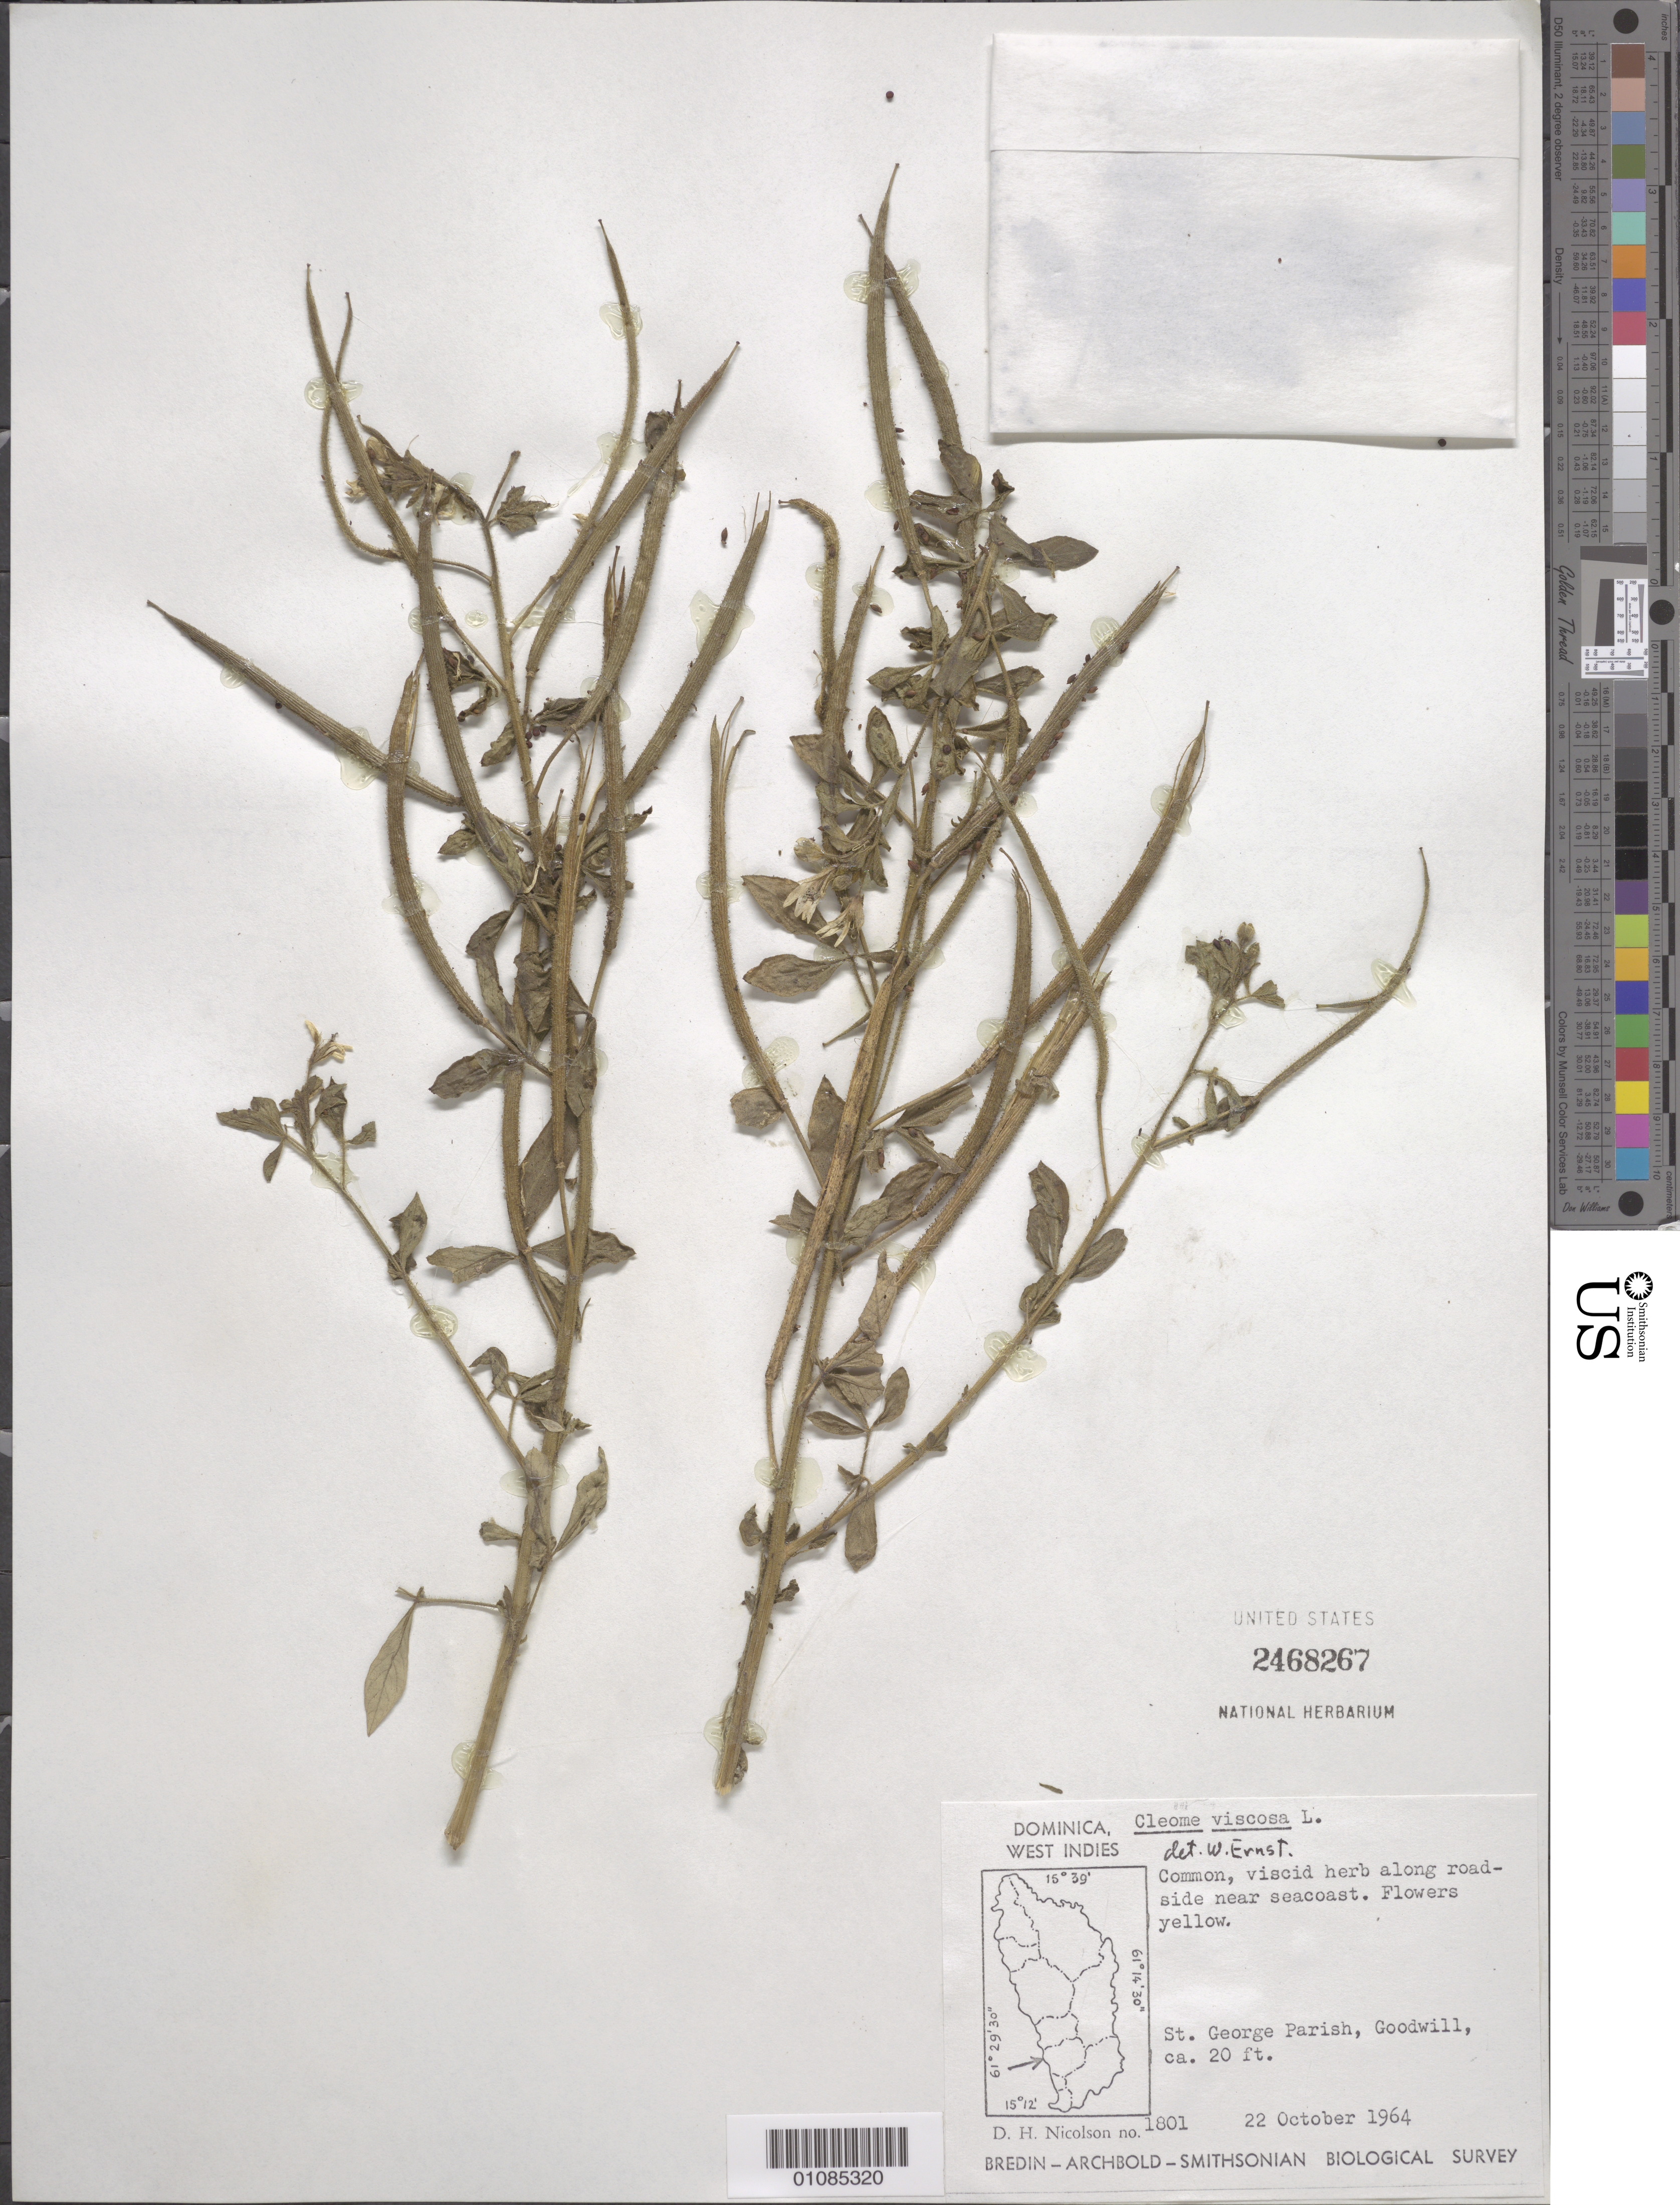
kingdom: Plantae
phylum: Tracheophyta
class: Magnoliopsida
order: Brassicales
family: Cleomaceae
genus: Arivela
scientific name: Arivela viscosa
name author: (L.) Raf.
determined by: Strong, M. T., (US), Smithsonian Institution - National Museum of Natural History (UNITED STATES)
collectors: D. H. Nicolson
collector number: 1801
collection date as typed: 22 Oct 1964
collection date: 1964-10-22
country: Dominica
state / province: St. George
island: Dominica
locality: Goodwill.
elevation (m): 6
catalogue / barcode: US 2468267